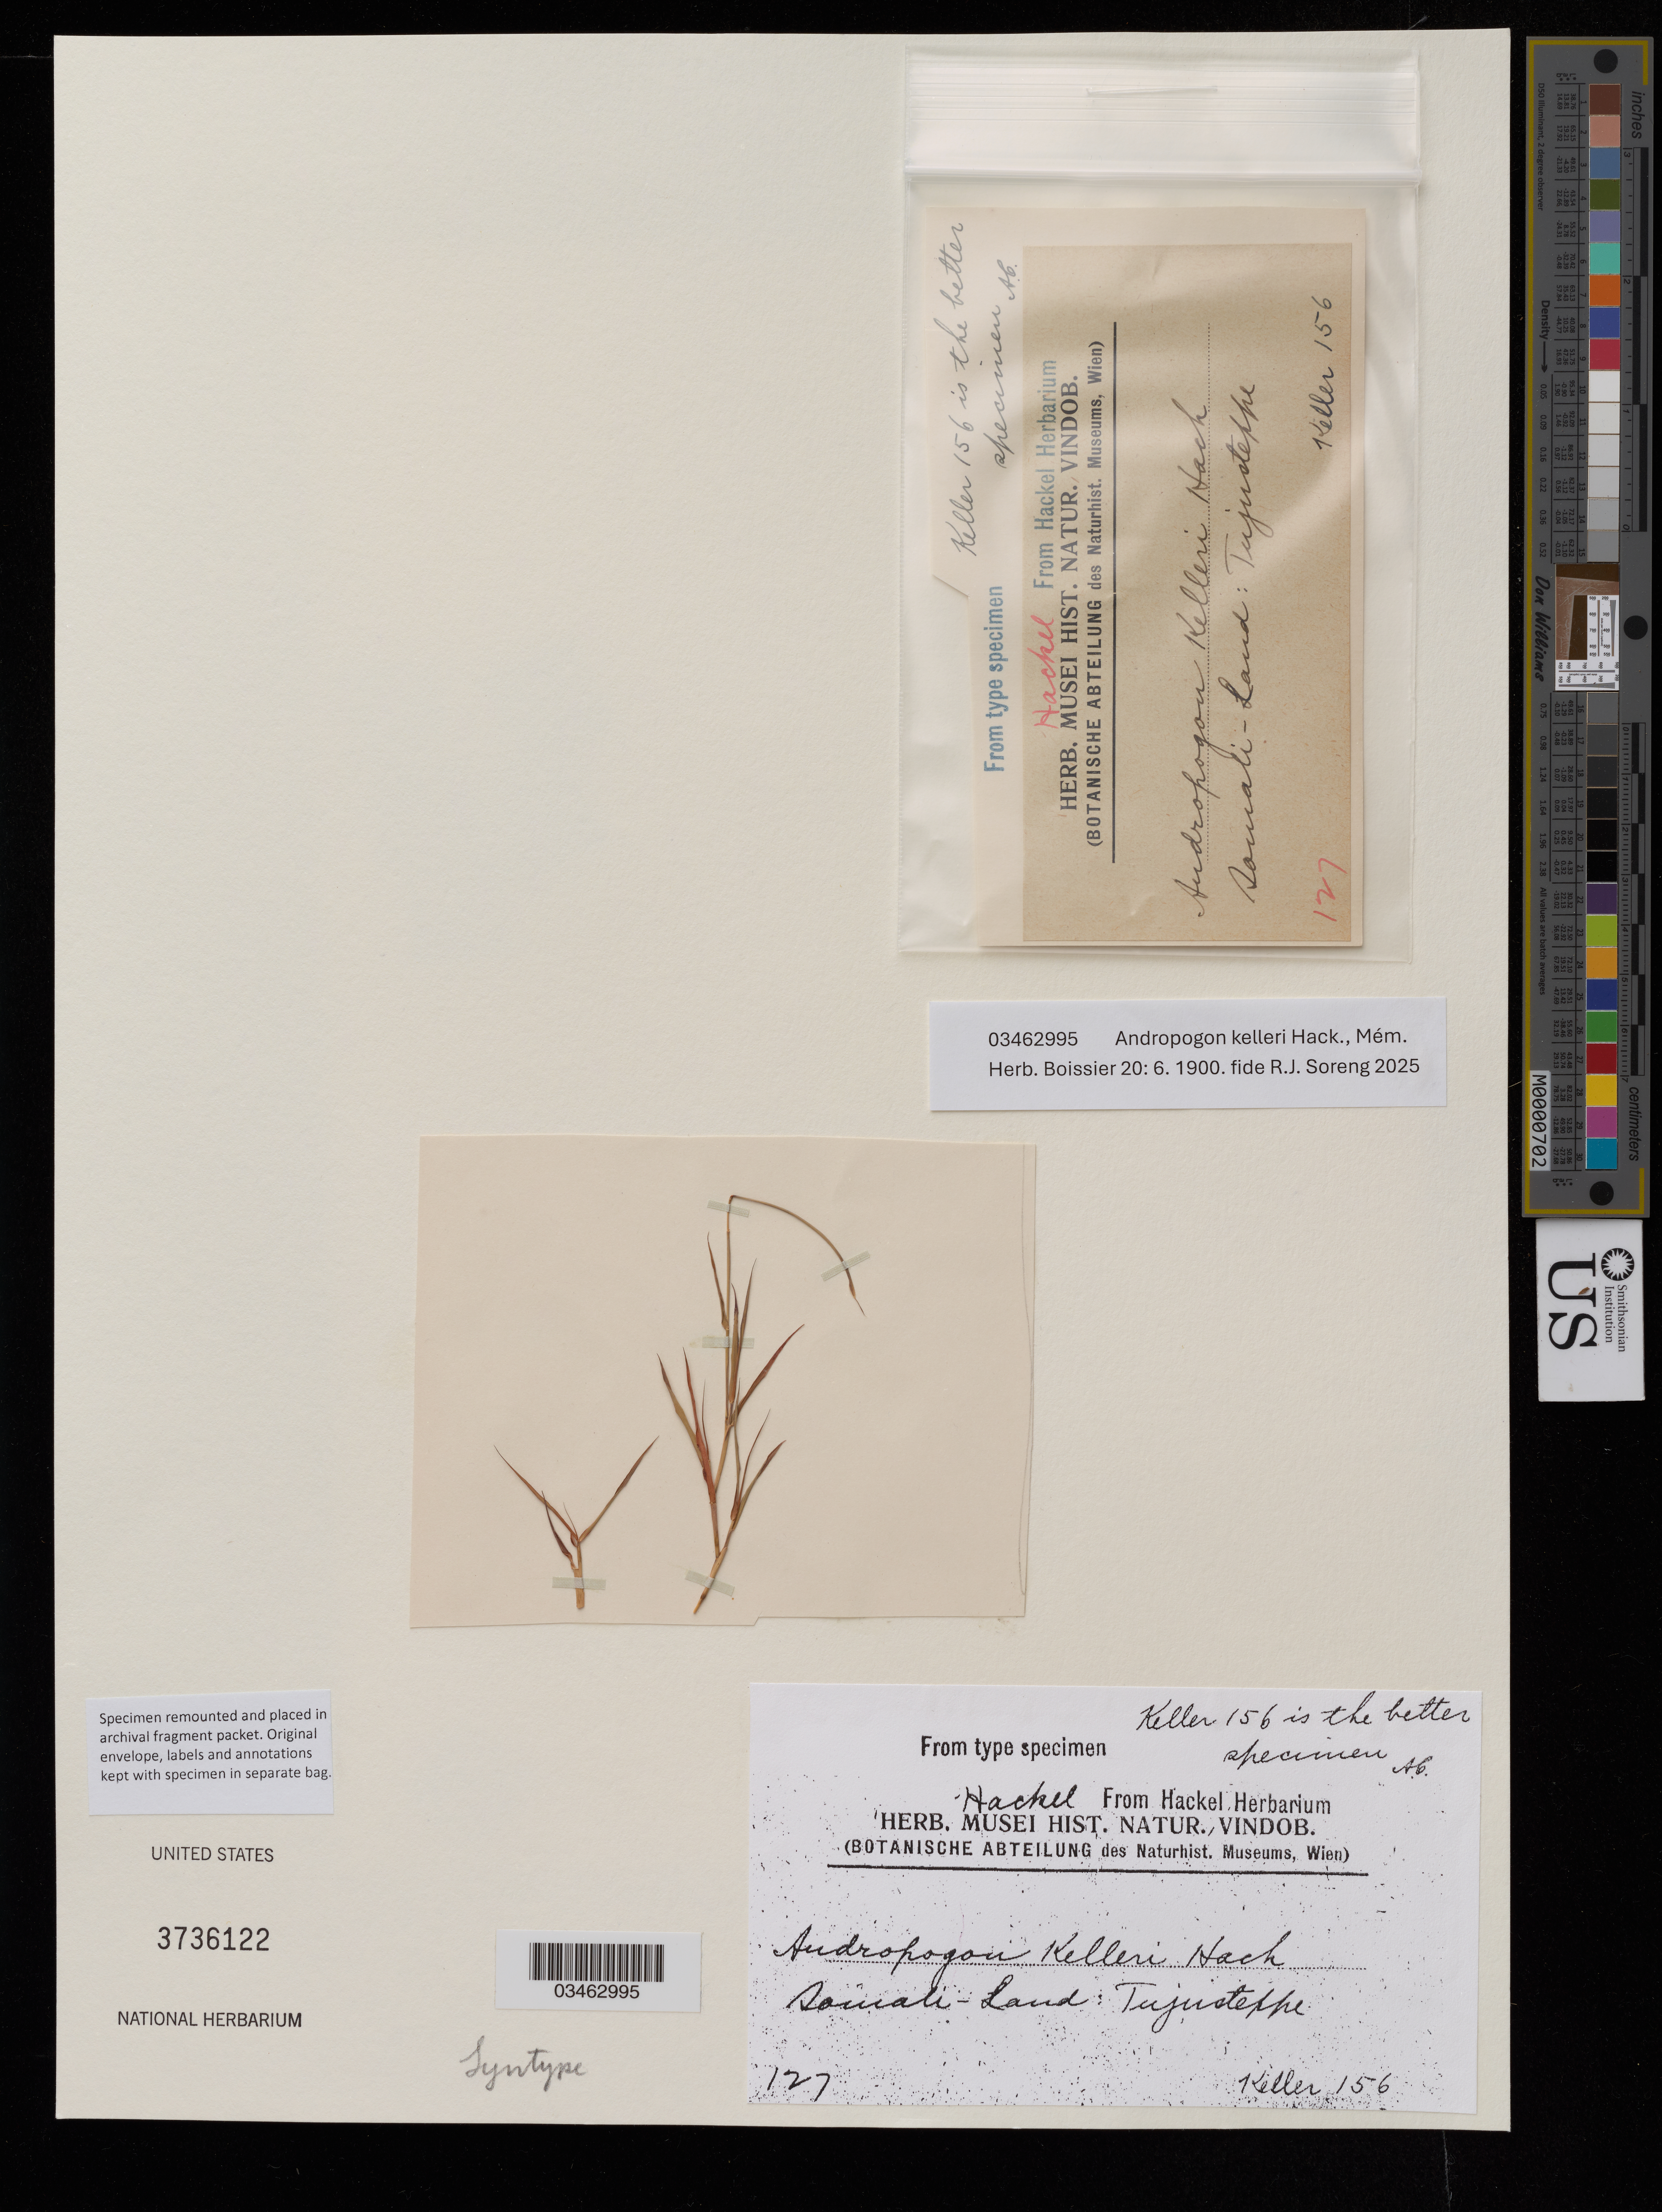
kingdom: Plantae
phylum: Tracheophyta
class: Liliopsida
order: Poales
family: Poaceae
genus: Andropogon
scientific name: Andropogon kelleri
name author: Hack. in Schinz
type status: Syntype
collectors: R. Keller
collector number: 156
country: Somalia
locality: Somali-Land: Tujusteppe.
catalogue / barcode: US 3736122